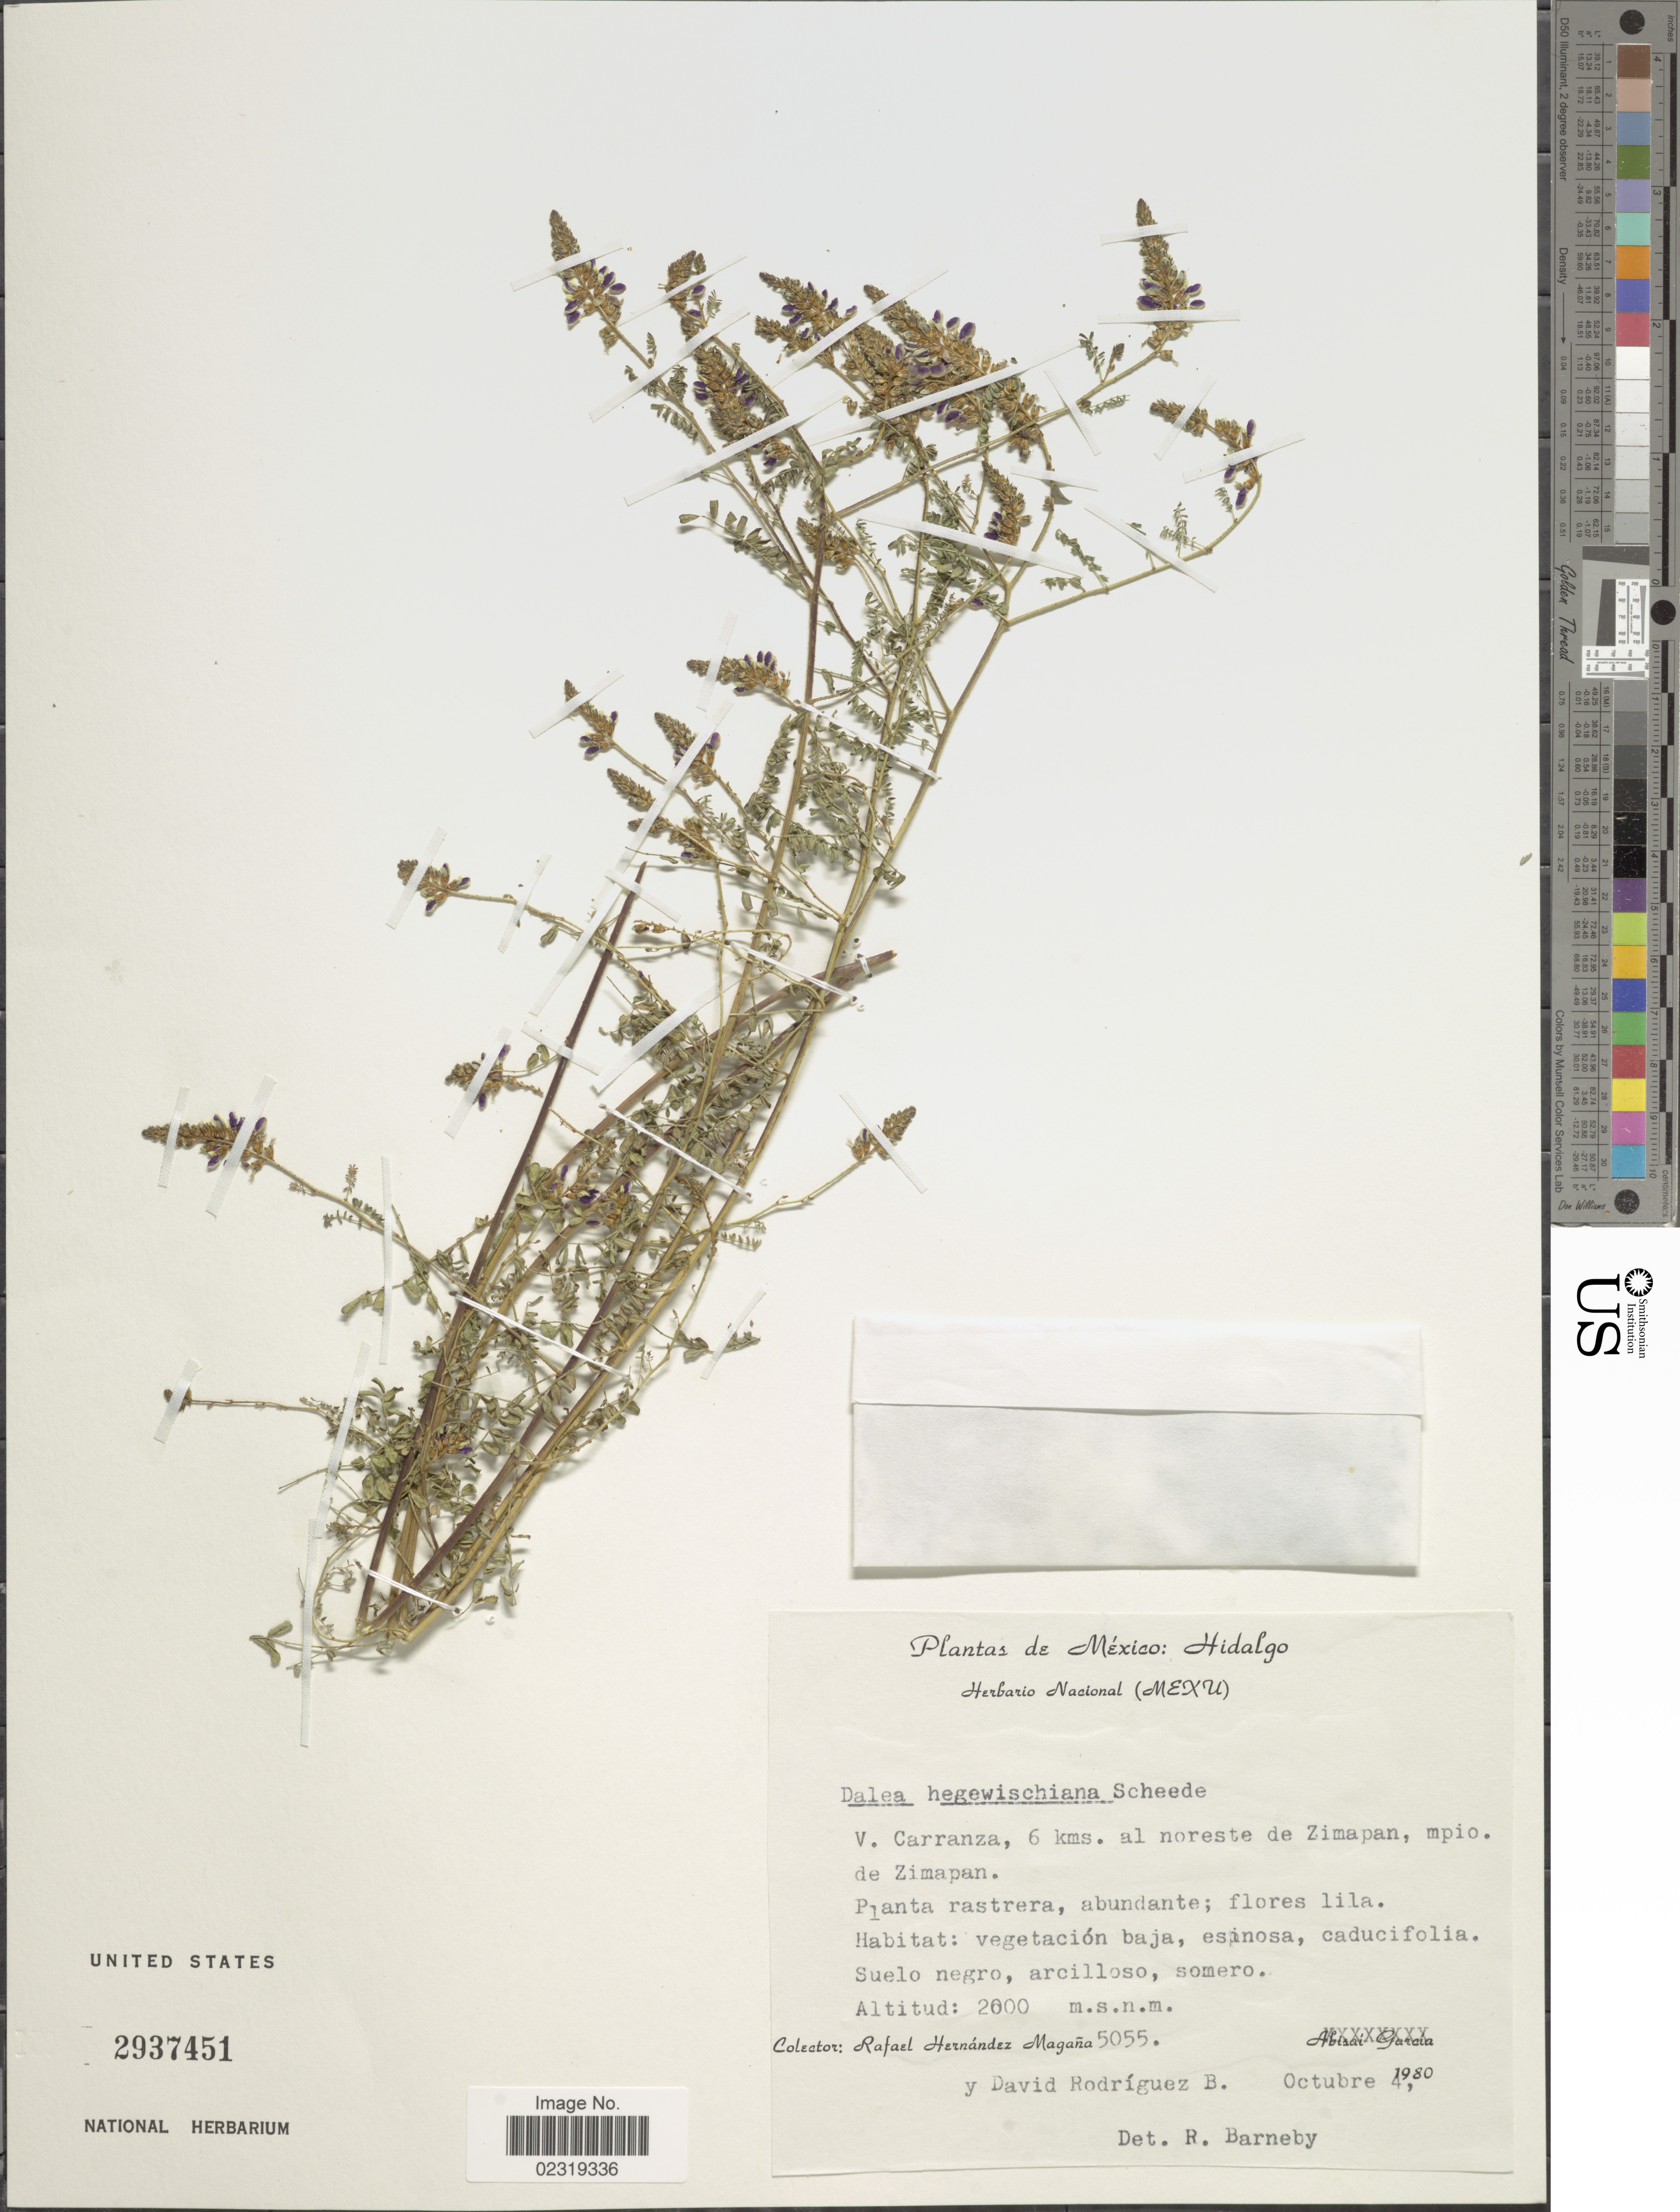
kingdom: Plantae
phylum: Tracheophyta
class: Magnoliopsida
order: Fabales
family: Fabaceae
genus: Dalea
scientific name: Dalea hegewischiana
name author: Steud.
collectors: R. Hernández-M. & D. Rodríguez B.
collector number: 5055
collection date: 1980-10-04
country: Mexico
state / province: Hidalgo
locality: V. Carranza, 6 kms. al noreste de Zimapan, mpio. de Zimapan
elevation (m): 2000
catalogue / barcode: US 2937451